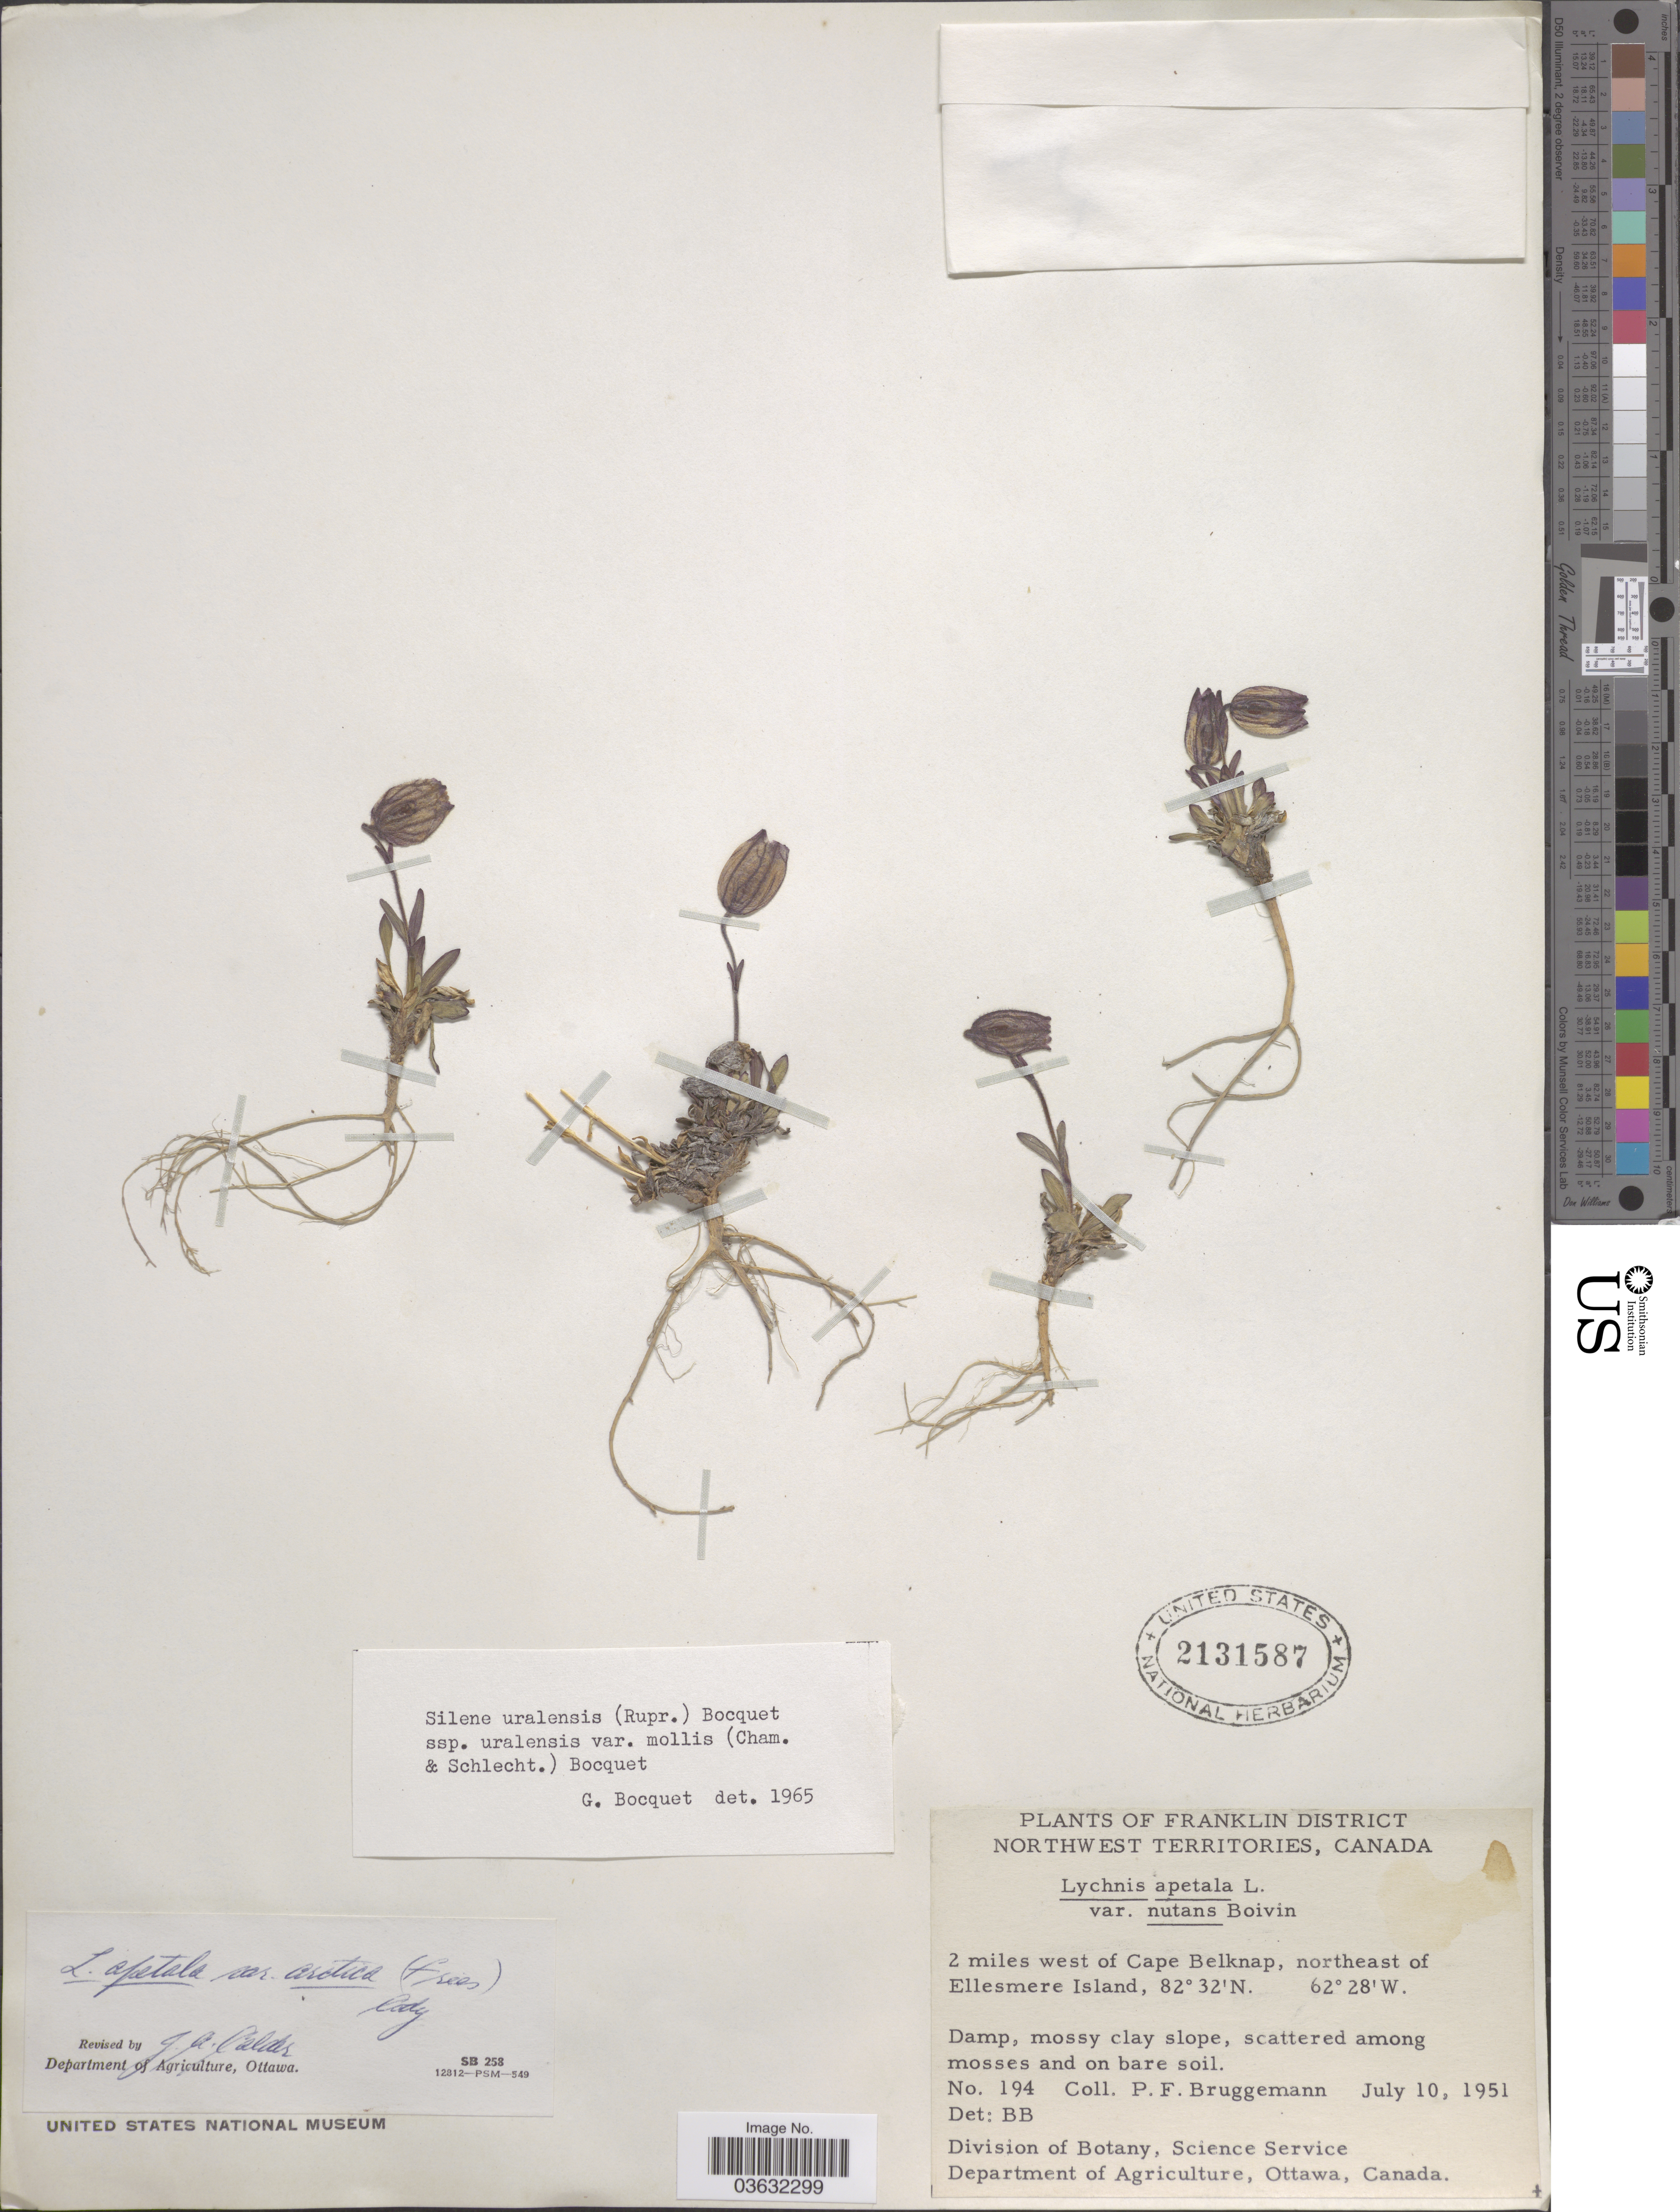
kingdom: Plantae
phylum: Tracheophyta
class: Magnoliopsida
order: Caryophyllales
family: Caryophyllaceae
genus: Silene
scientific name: Silene uralensis var. mollis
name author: (Cham. & Schltdl.) Bocquet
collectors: P. Bruggemann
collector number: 194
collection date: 1951-07-10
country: Canada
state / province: Northwest Territories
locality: Franklin District. 2 miles west of Cape Belknap, northeast of Ellesmere Island.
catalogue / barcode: US 2131587